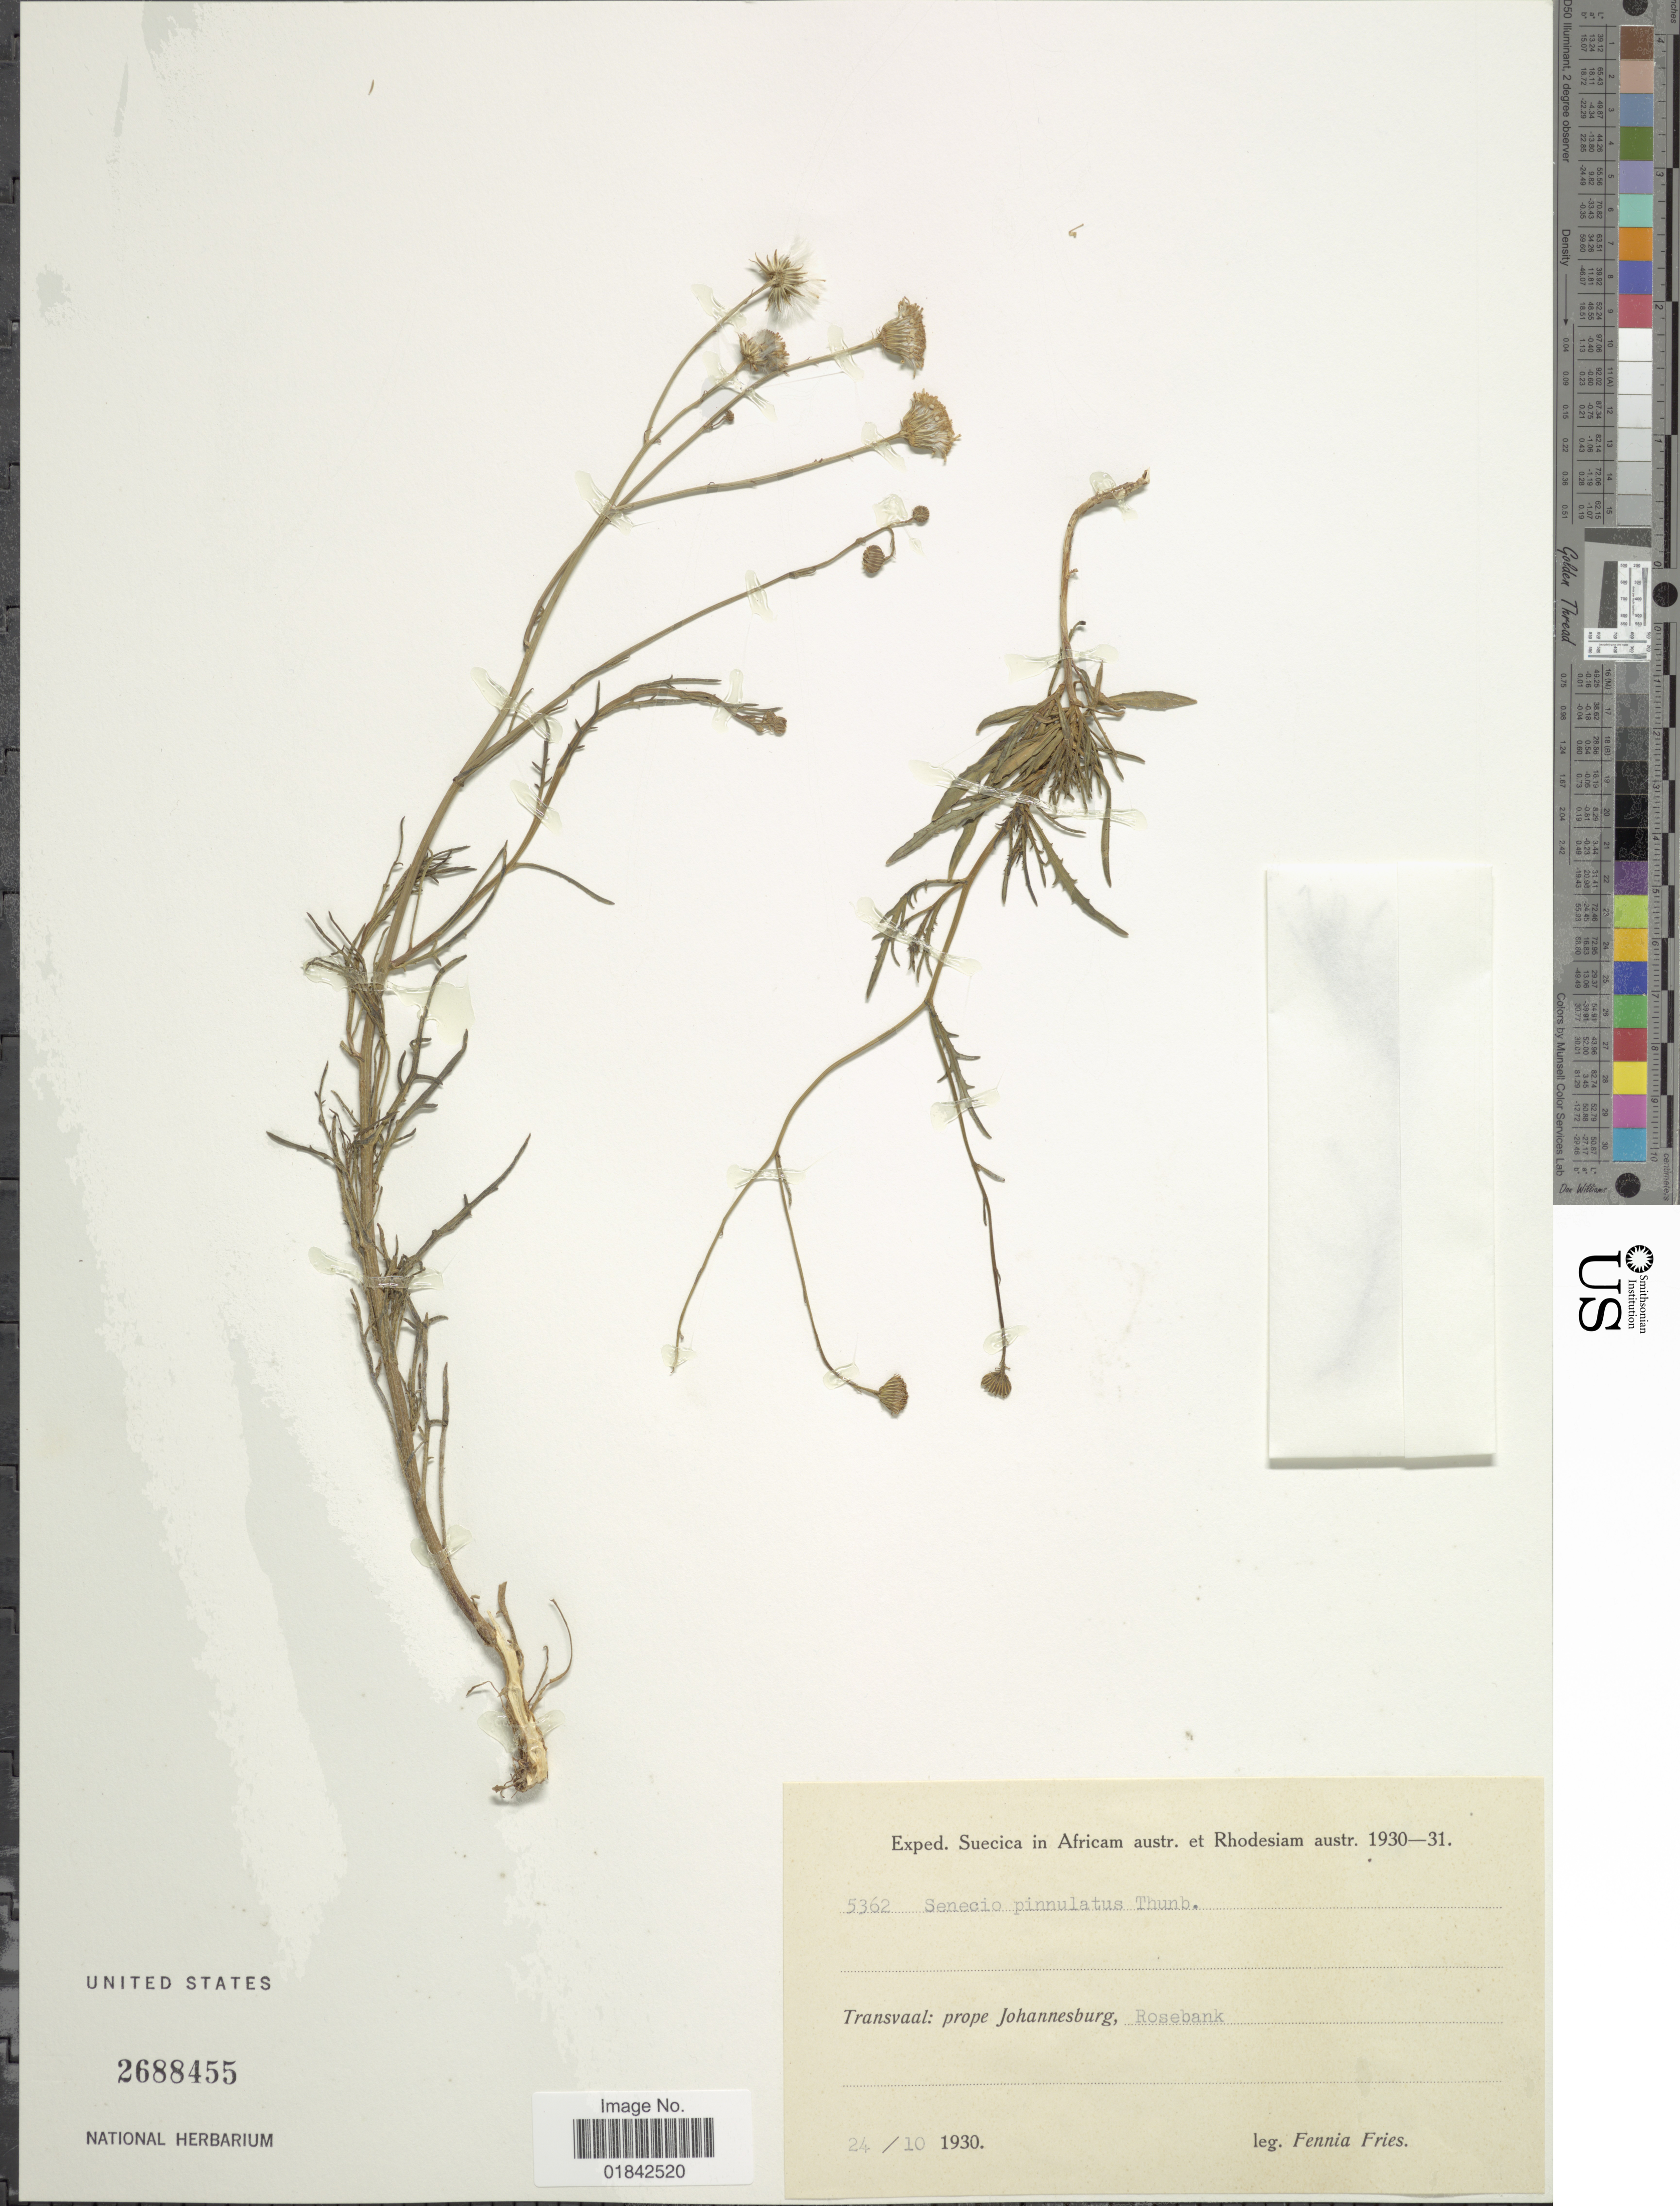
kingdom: Plantae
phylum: Tracheophyta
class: Magnoliopsida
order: Asterales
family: Asteraceae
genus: Senecio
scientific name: Senecio pinnulatus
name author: Thunb.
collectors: F. Fries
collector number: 5362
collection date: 1930-10-24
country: South Africa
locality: Africam austr. et Rhodesiam austr. Transvaal: prope Johannesburg, Rosebank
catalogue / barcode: US 2688455